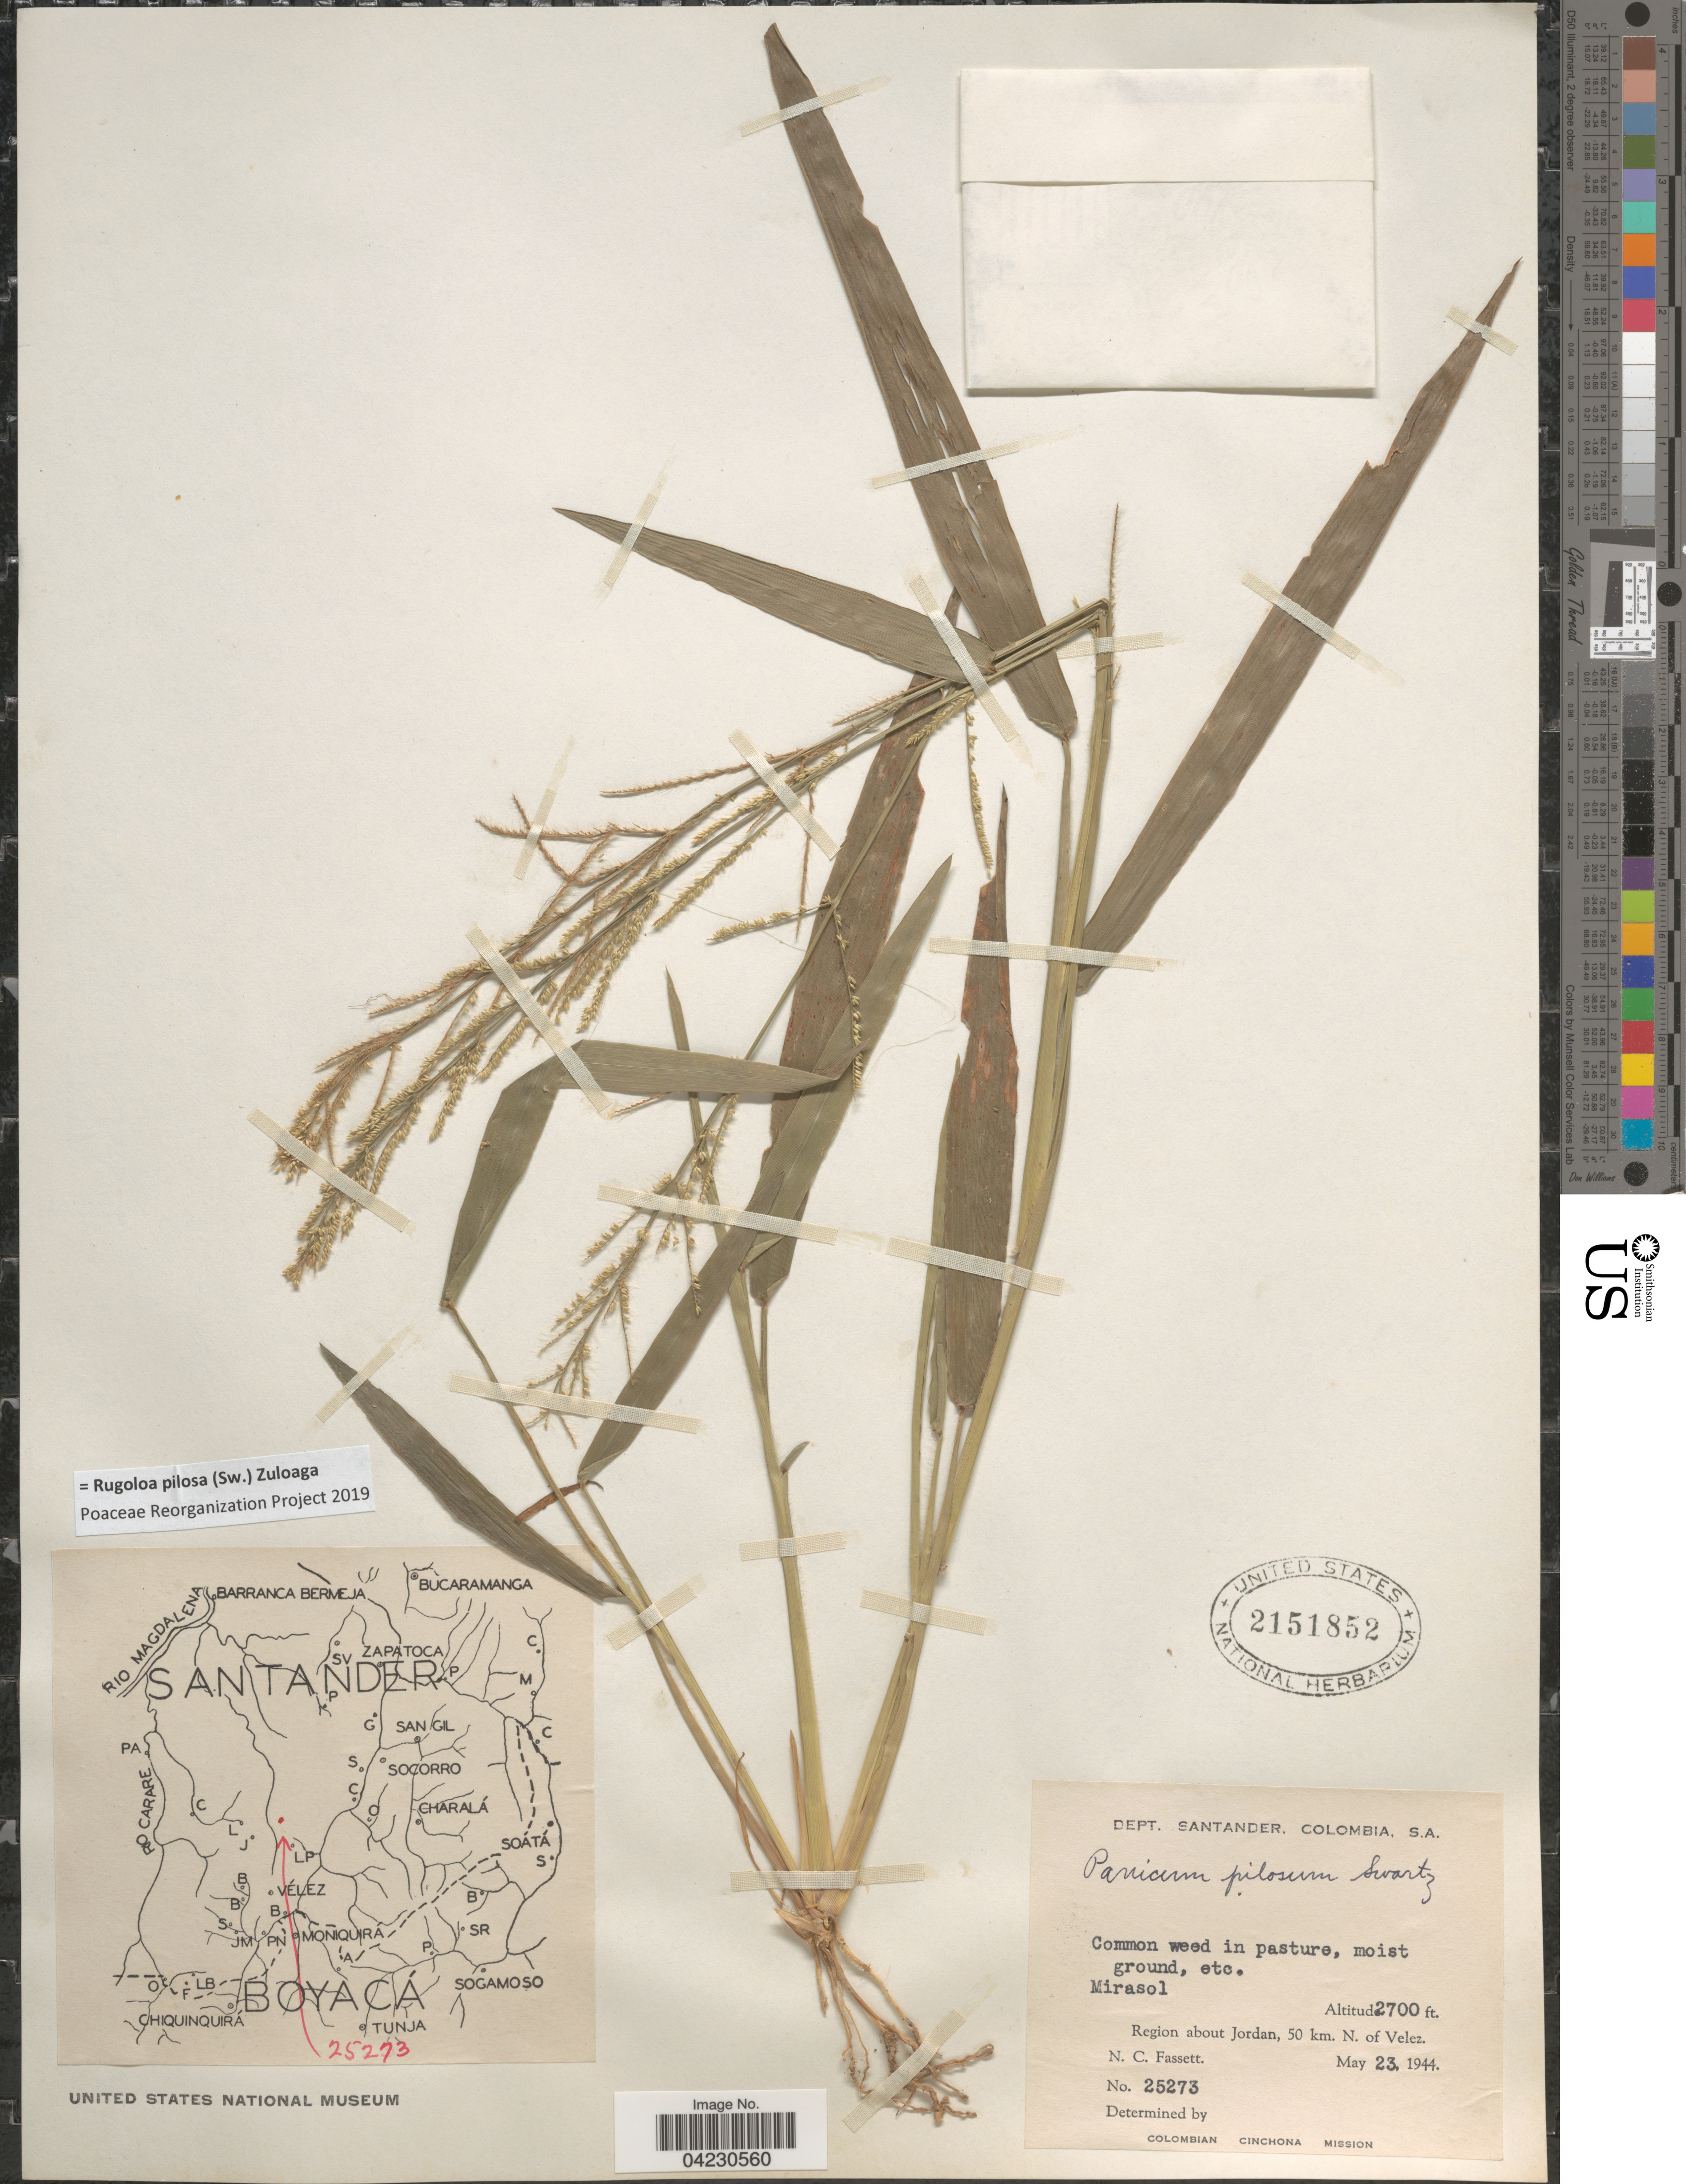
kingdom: Plantae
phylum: Tracheophyta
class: Liliopsida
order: Poales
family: Poaceae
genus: Rugoloa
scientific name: Rugoloa pilosa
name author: (Sw.) Zuloaga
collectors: N. C. Fassett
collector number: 25273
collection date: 1944-05-23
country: Colombia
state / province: Santander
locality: Dept. Santander. Region about Jordan, 50 km. N. of Velez. Colombian Cinchona Mission.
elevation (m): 823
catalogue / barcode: US 2151852